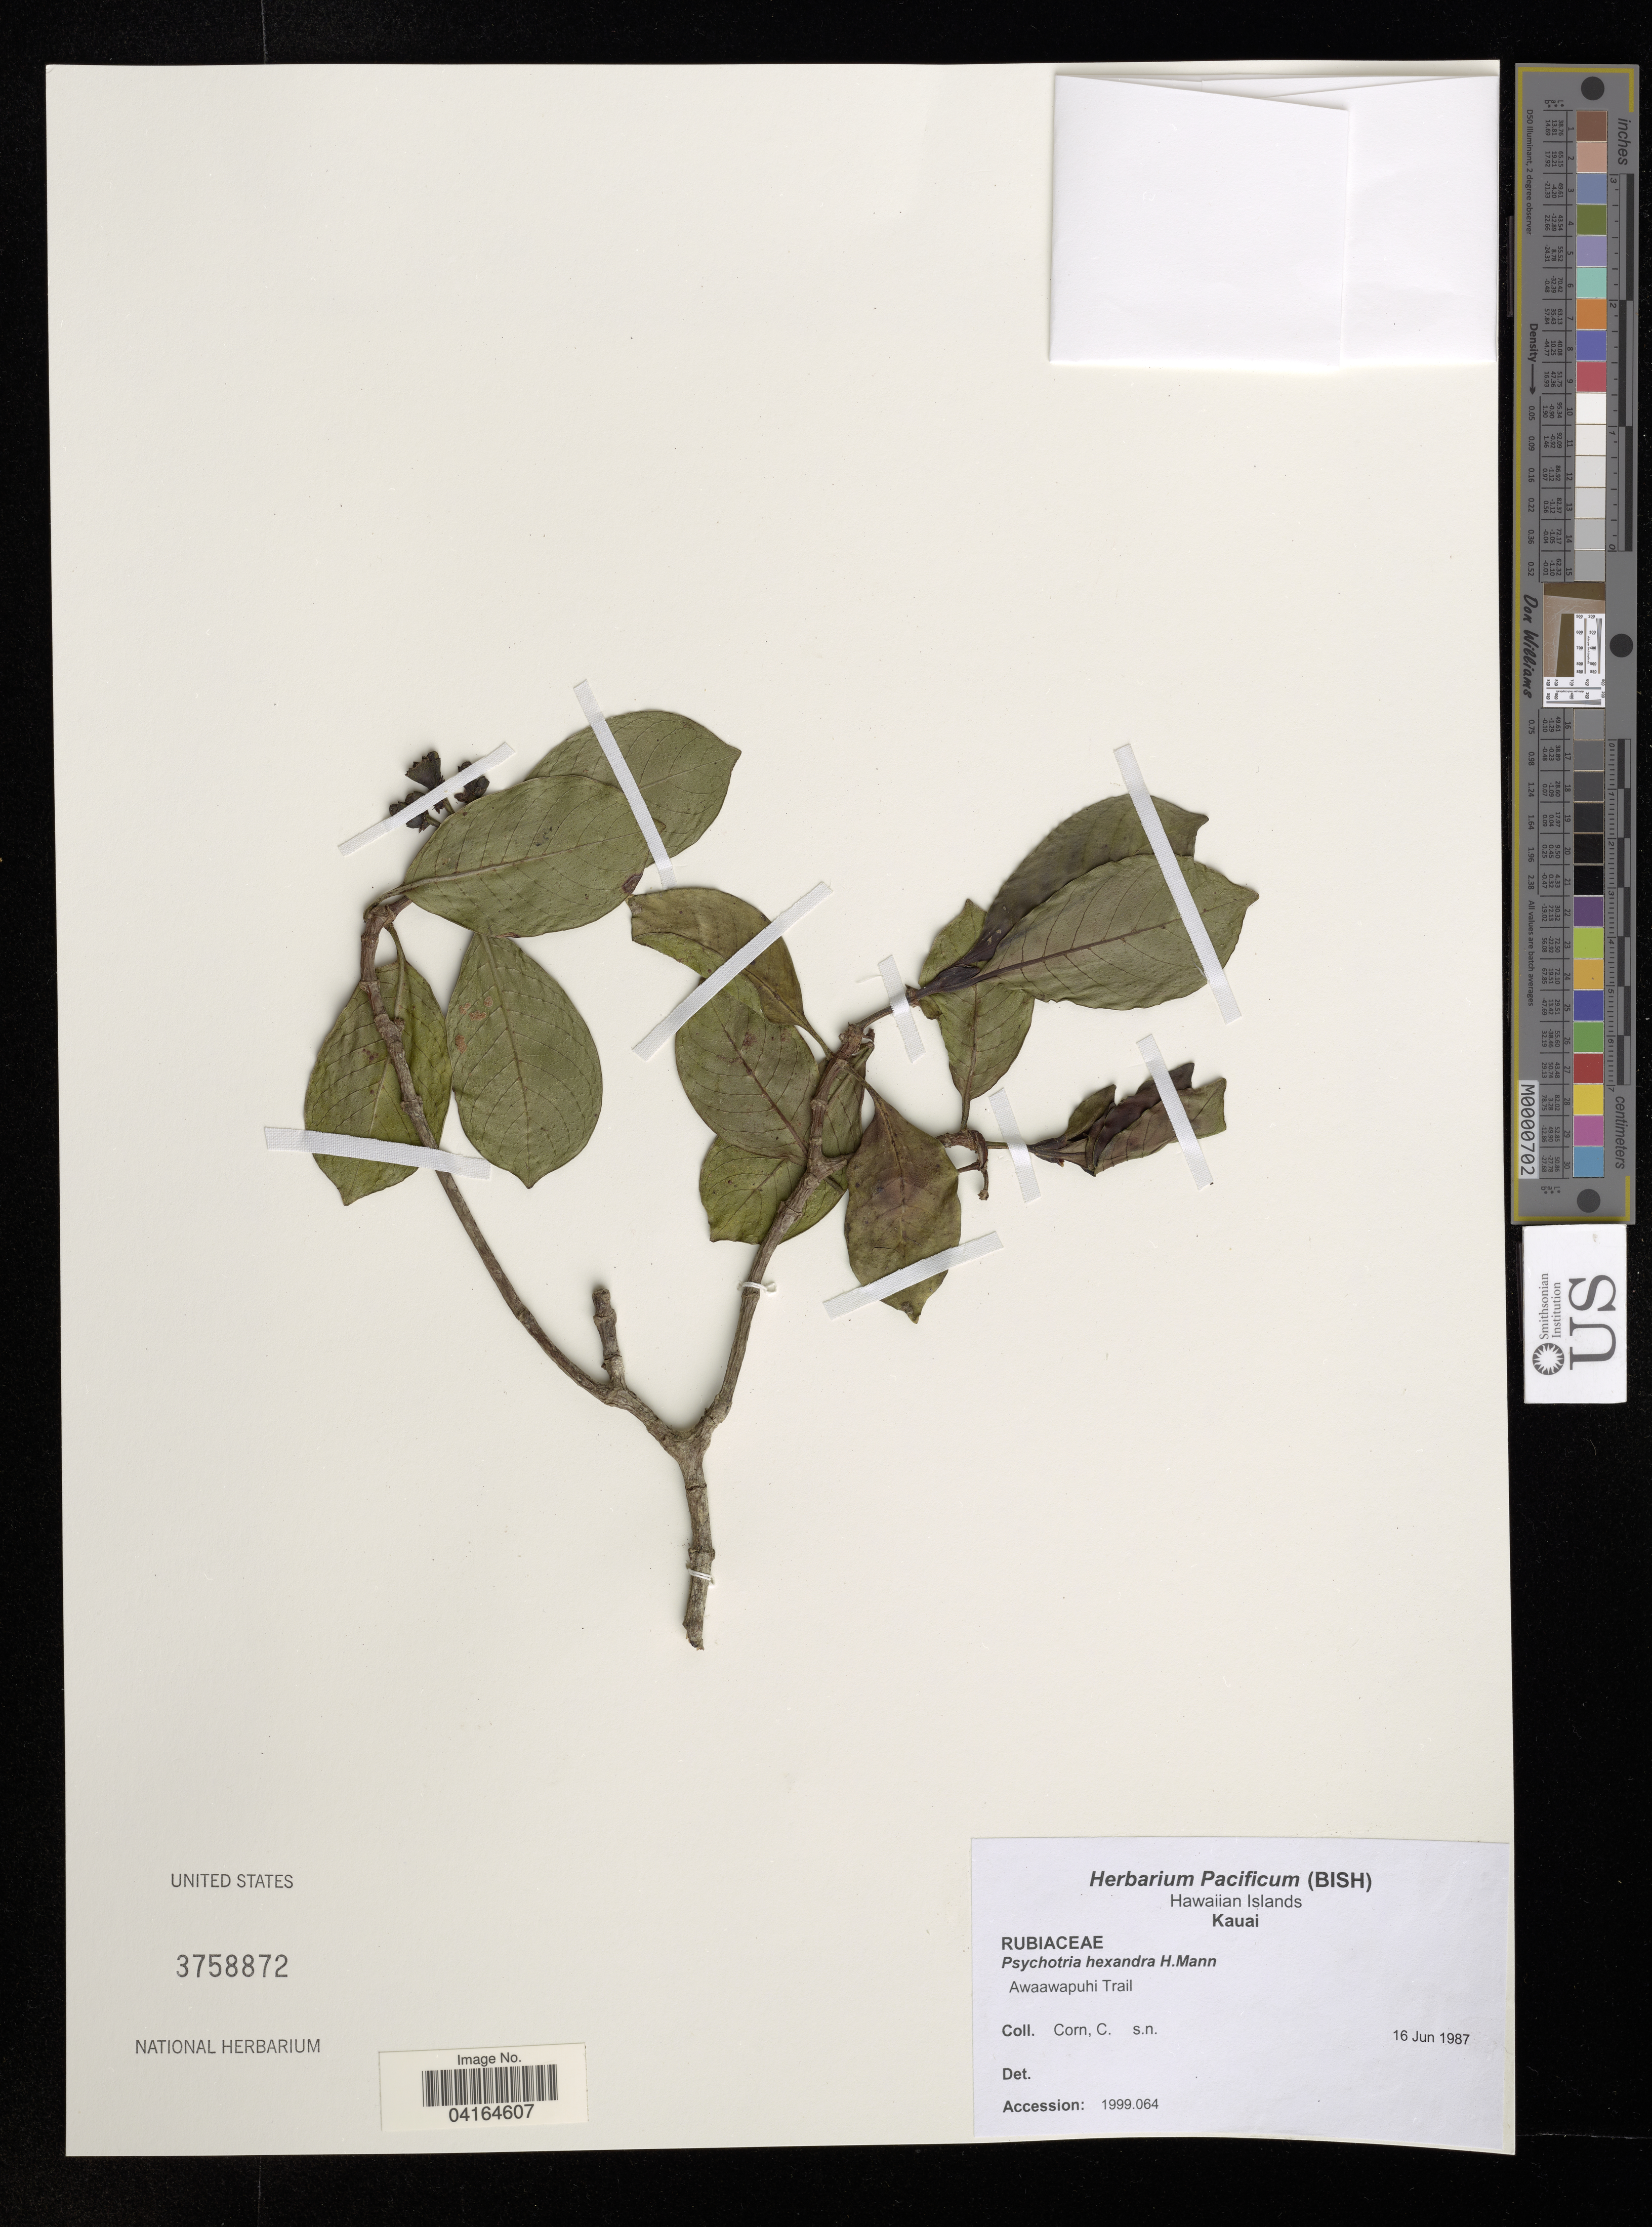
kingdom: Plantae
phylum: Tracheophyta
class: Magnoliopsida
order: Gentianales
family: Rubiaceae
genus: Psychotria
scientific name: Psychotria hexandra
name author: H. Mann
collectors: C. Corn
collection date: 1987-06-16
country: United States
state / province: Hawaii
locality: Hawaiian Islands. Kauai. Awaawapuhi Trail.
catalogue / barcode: US 3758872